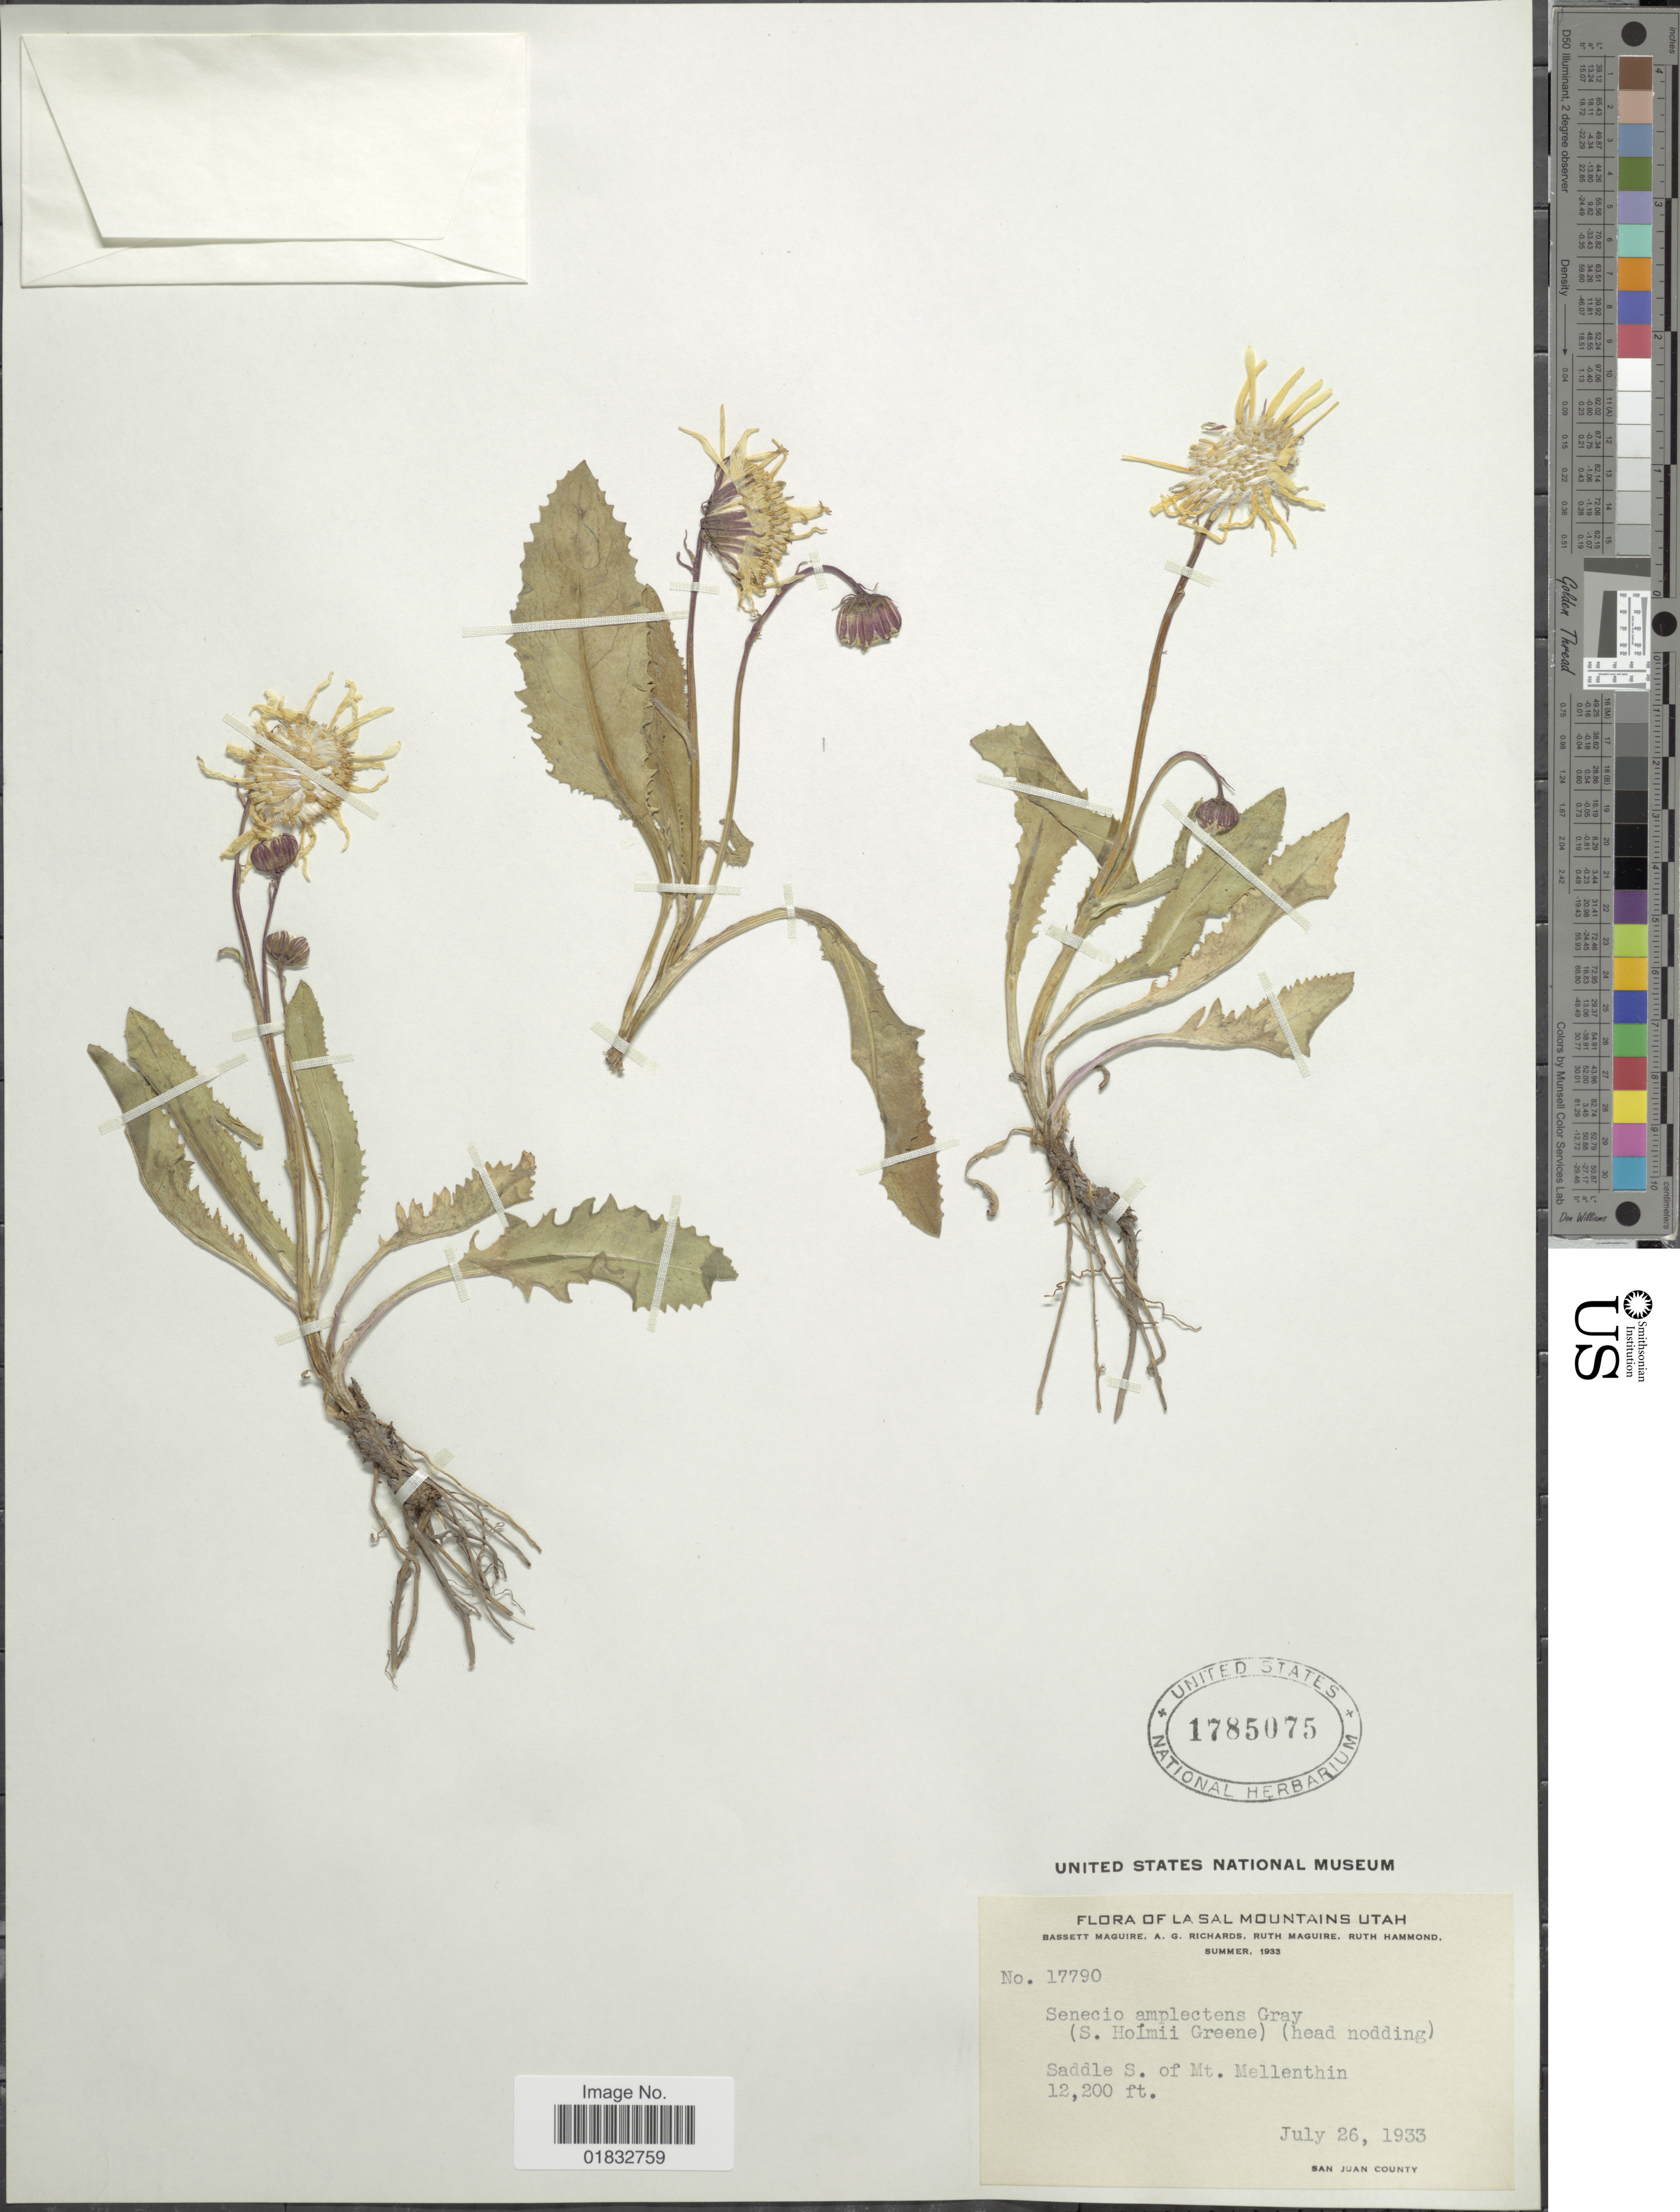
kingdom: Plantae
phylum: Tracheophyta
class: Magnoliopsida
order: Asterales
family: Asteraceae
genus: Senecio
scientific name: Senecio amplectens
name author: A. Gray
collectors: B. Maguire, A. Richards, R. R. Maguire & R. Hammond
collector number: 17790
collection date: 1933-07-26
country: United States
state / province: Utah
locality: La Sal Mountains Utah, Saddle S. of Mt. Mellenthin, San Juan County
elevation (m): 3719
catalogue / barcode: US 1785075